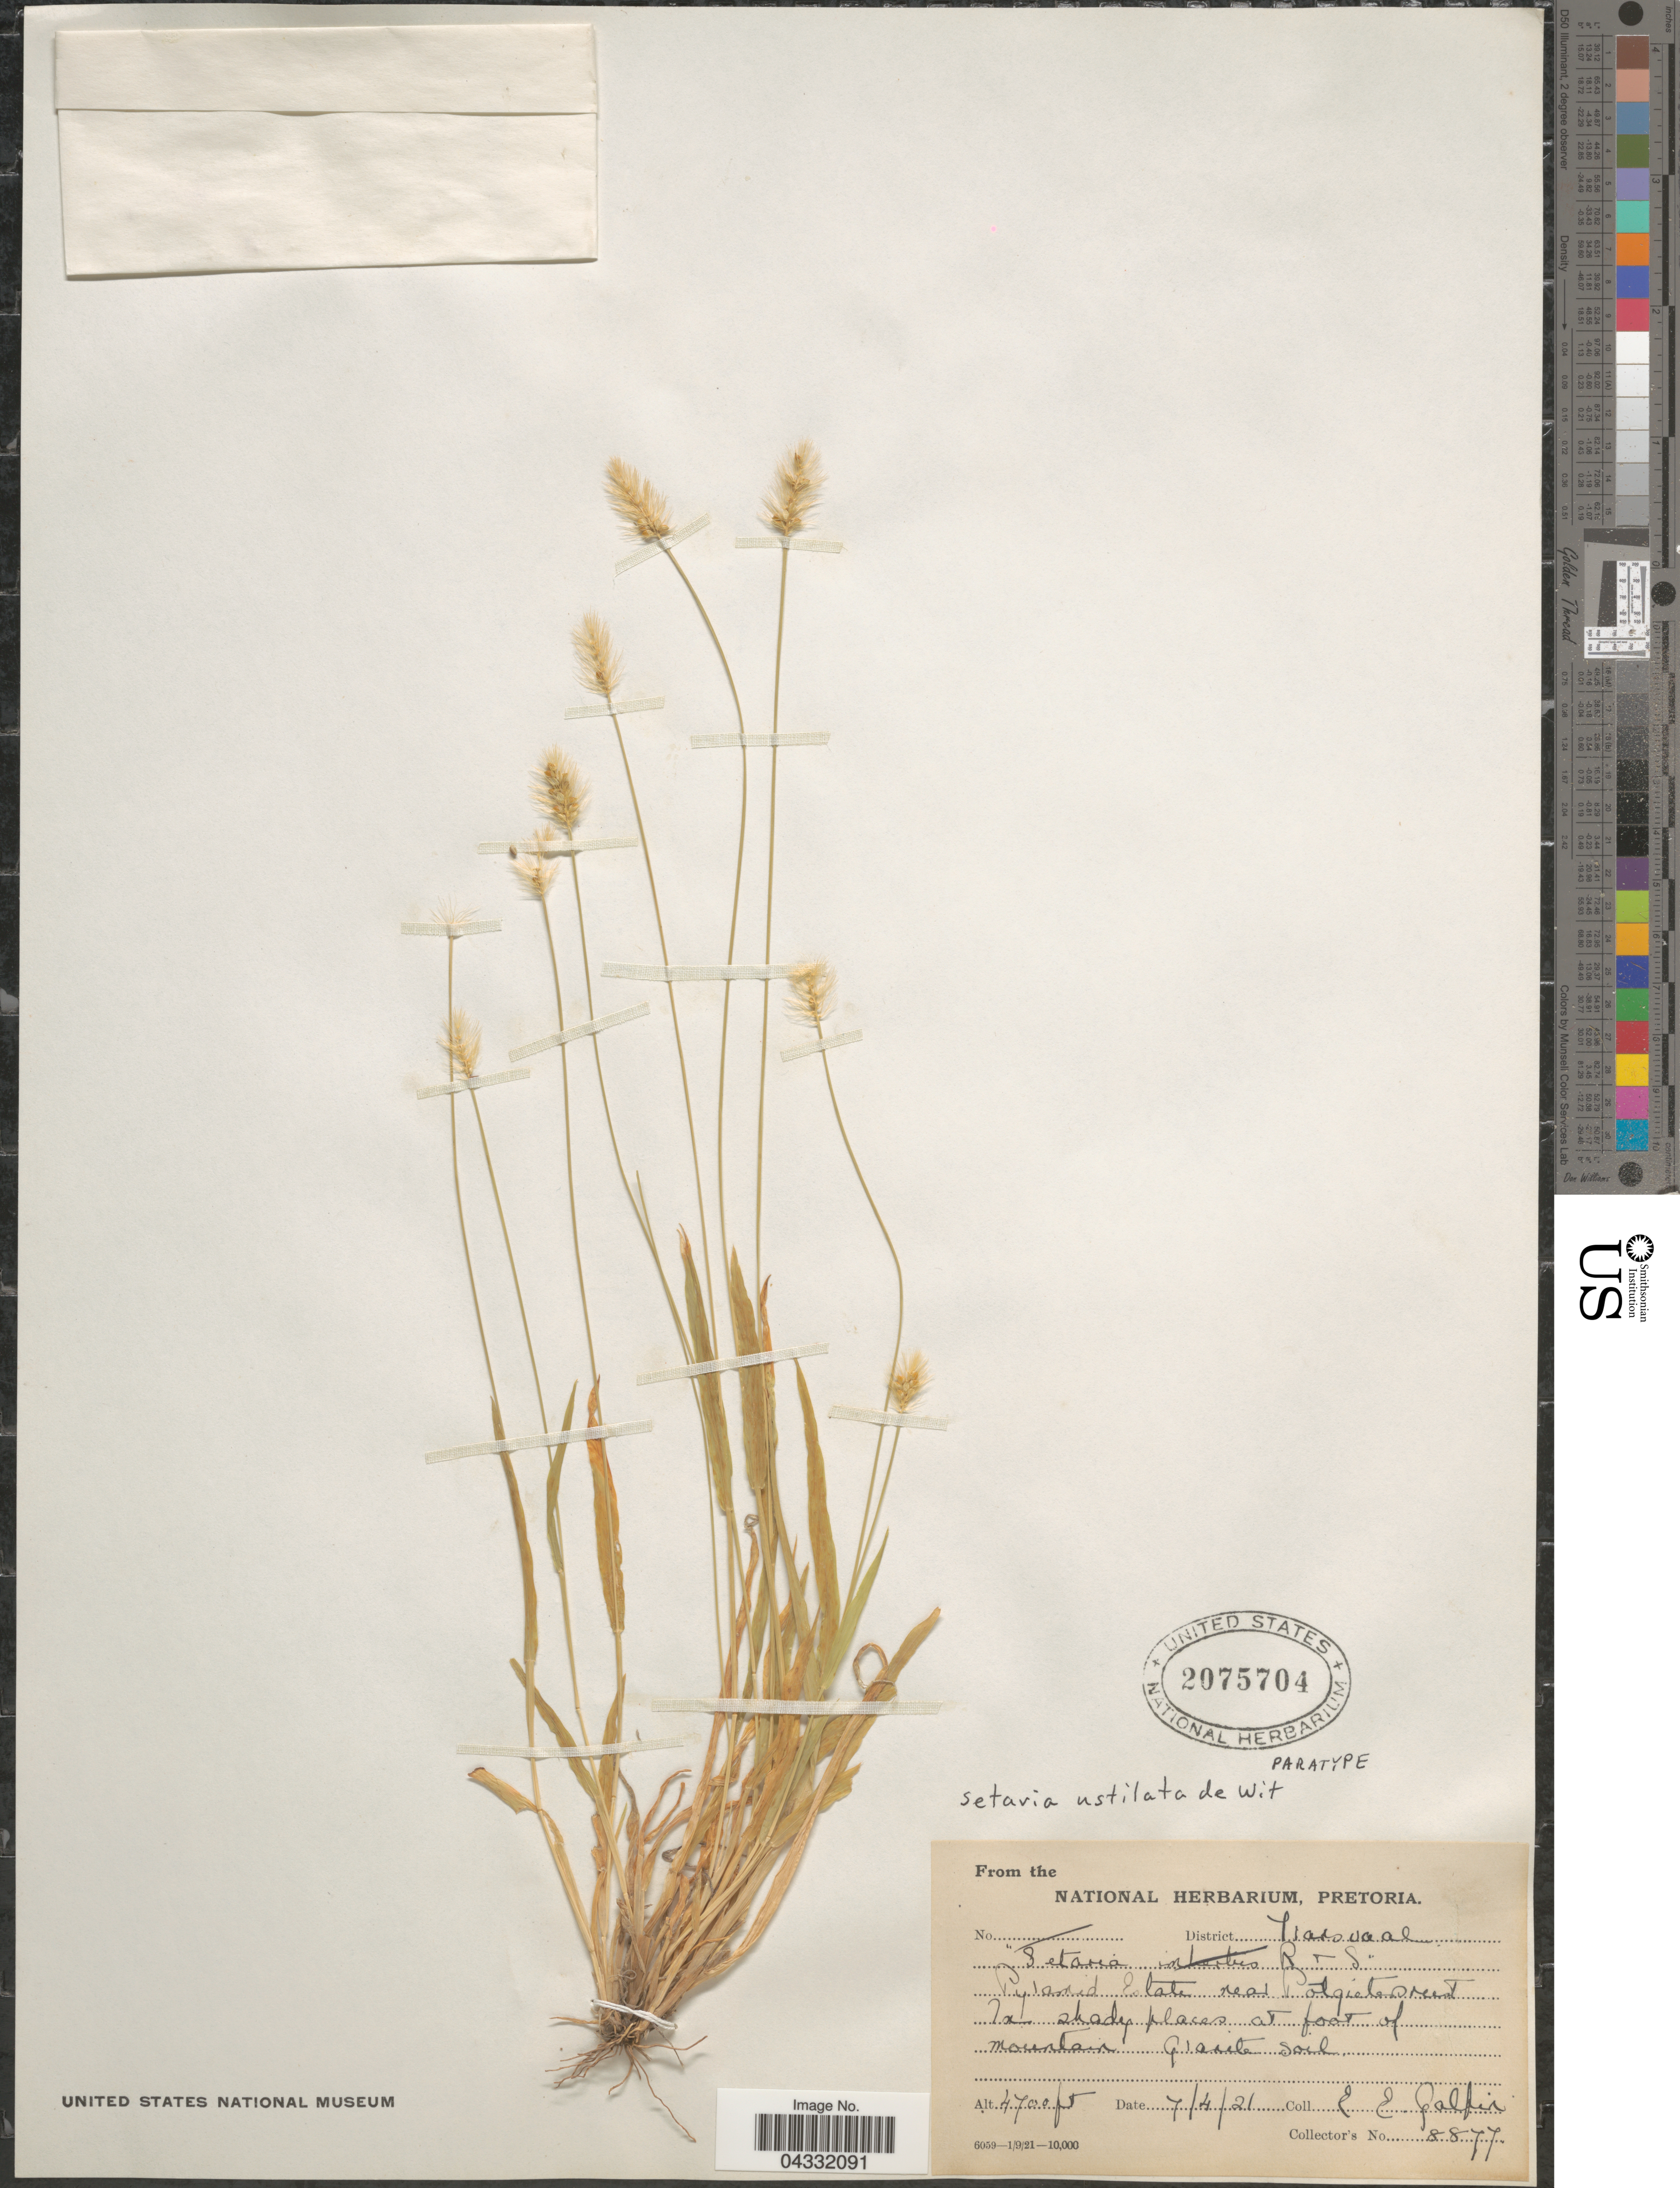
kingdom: Plantae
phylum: Tracheophyta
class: Liliopsida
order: Poales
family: Poaceae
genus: Setaria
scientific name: Setaria ustilata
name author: de Wit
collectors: E. Galpin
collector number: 8877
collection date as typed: Transcribed d/m/y: 7/4/21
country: South Africa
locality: District Transvaal. Pyramid Estate near Potgietersrust. In shady places at foot of mountain Granite soil.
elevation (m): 1433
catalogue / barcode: US 2075704